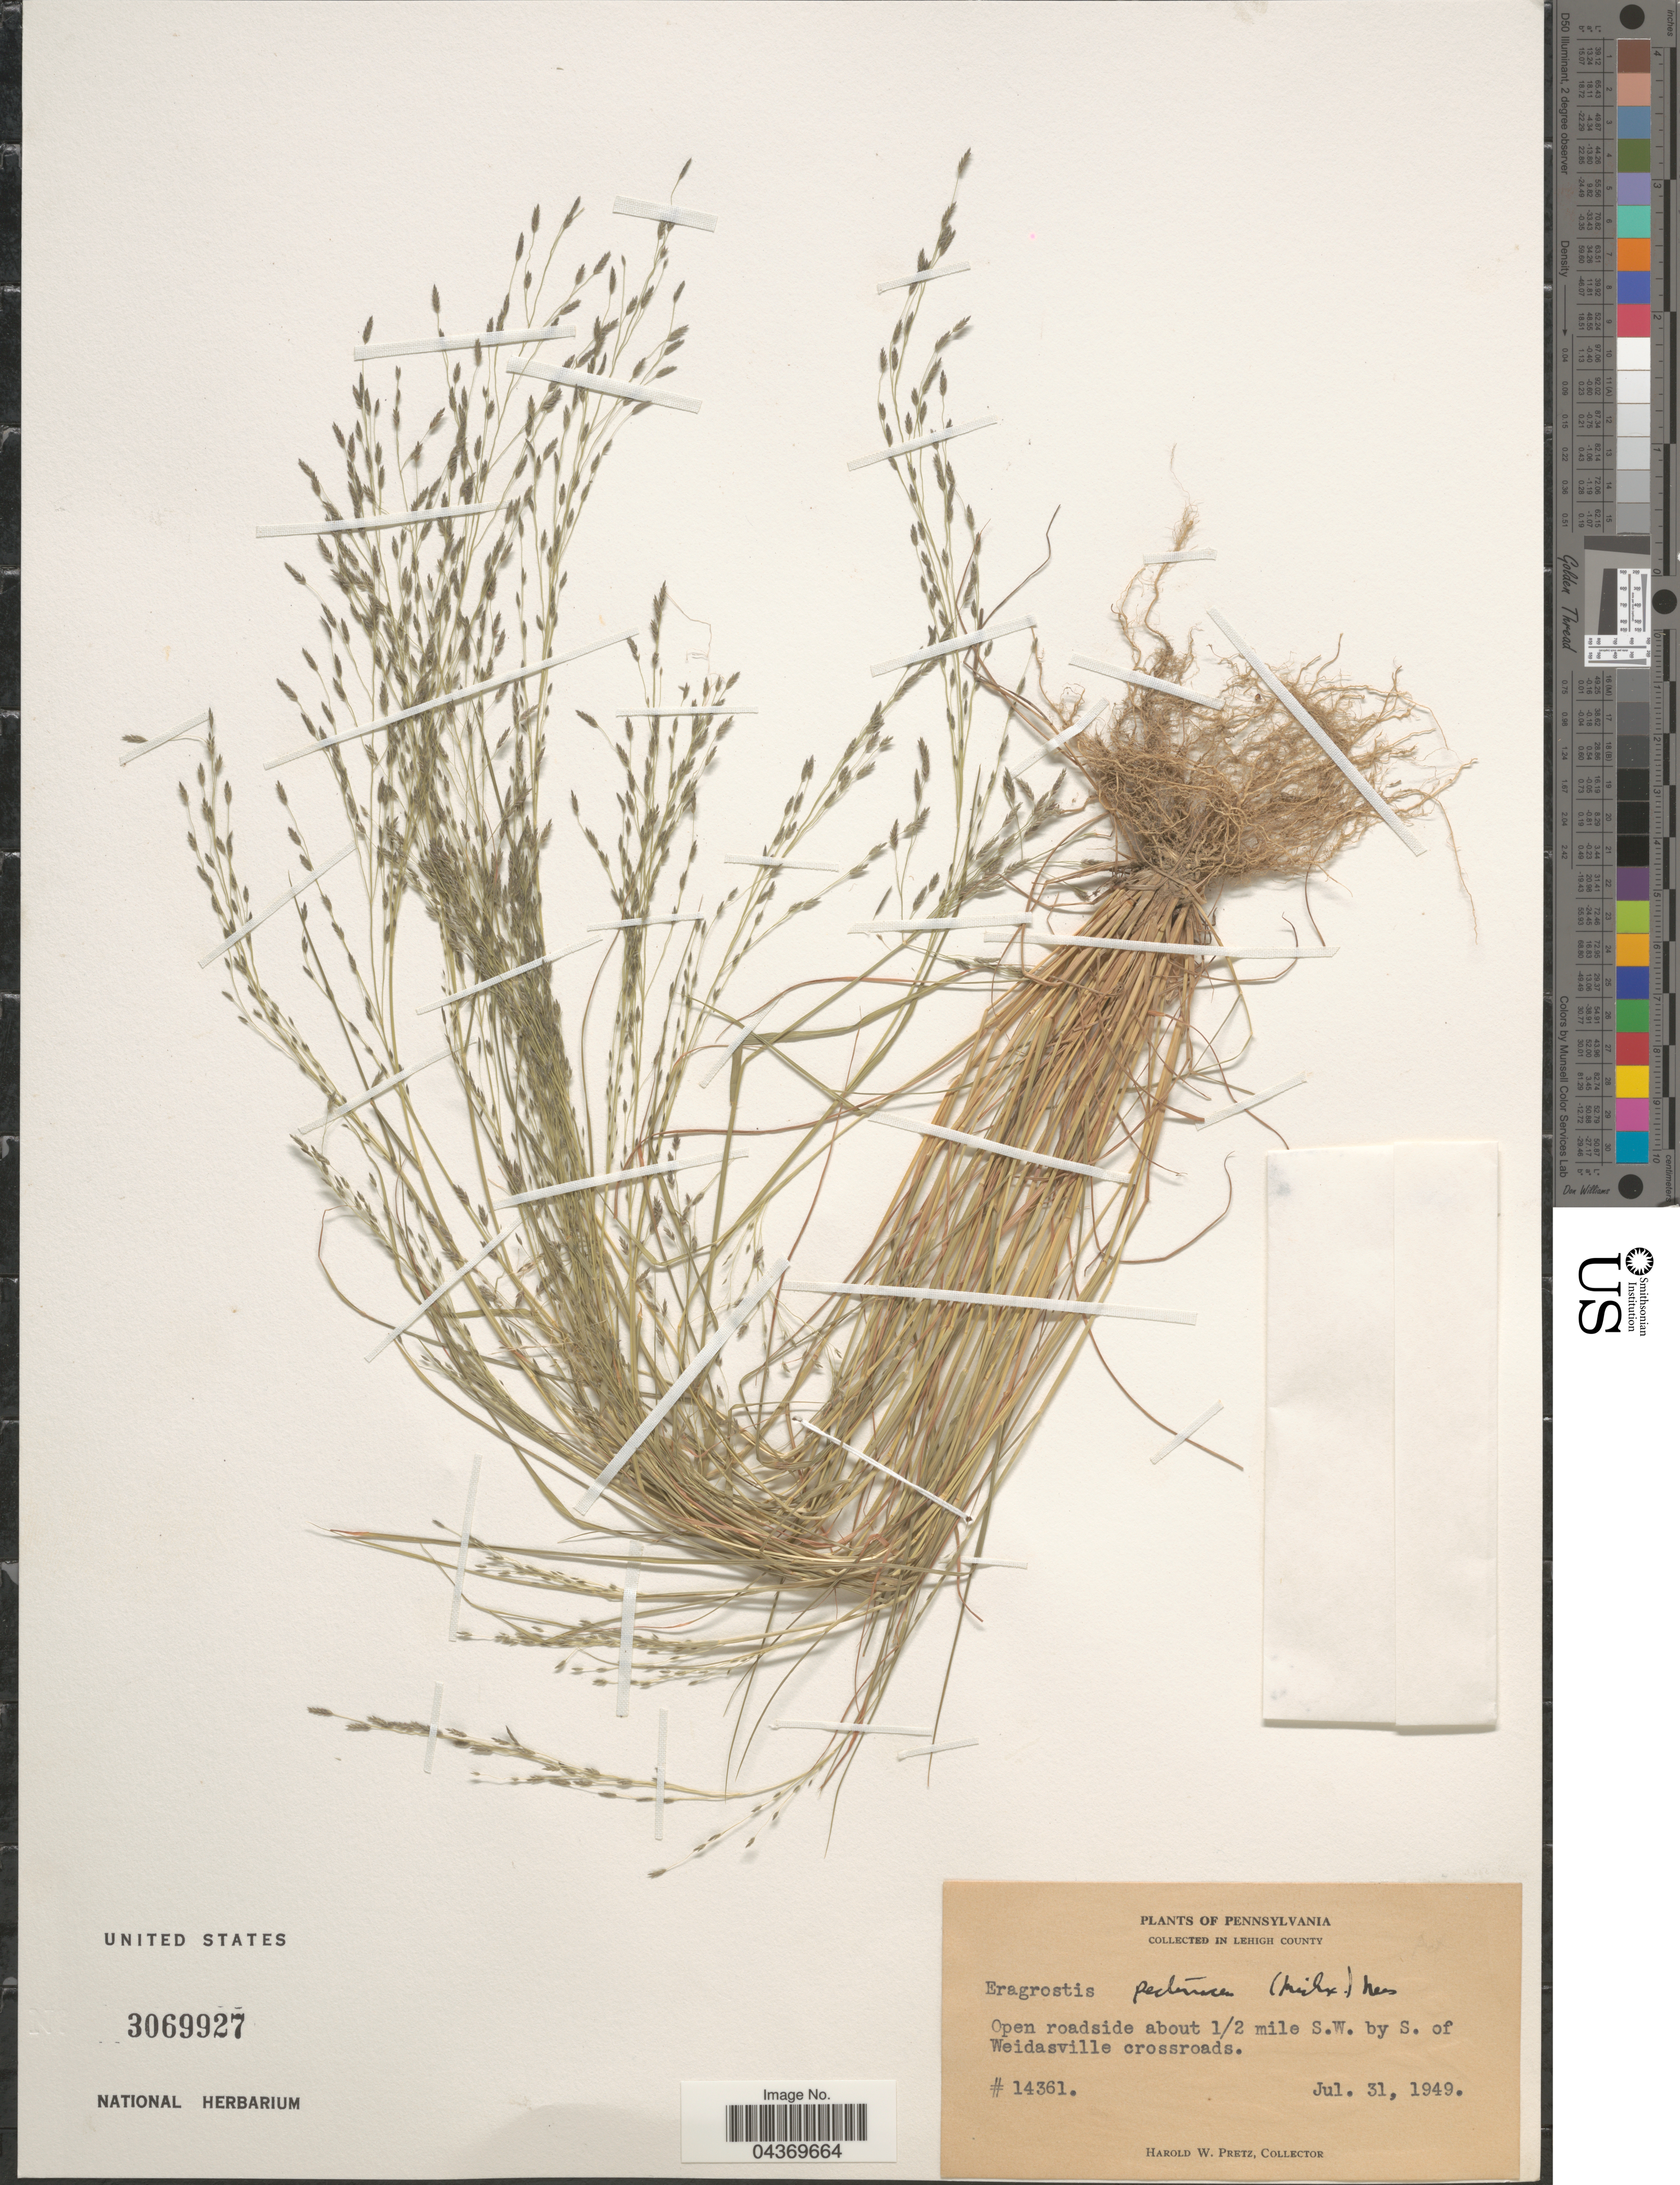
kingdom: Plantae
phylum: Tracheophyta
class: Liliopsida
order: Poales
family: Poaceae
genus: Eragrostis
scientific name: Eragrostis pectinacea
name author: (Michx.) Nees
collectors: H. W. Pretz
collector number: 14361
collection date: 1949-07-31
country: United States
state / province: Pennsylvania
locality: Lehigh County. Open roadside about 1/2 mile S.W. by S. of Weidasville crossroads.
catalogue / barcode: US 3069927